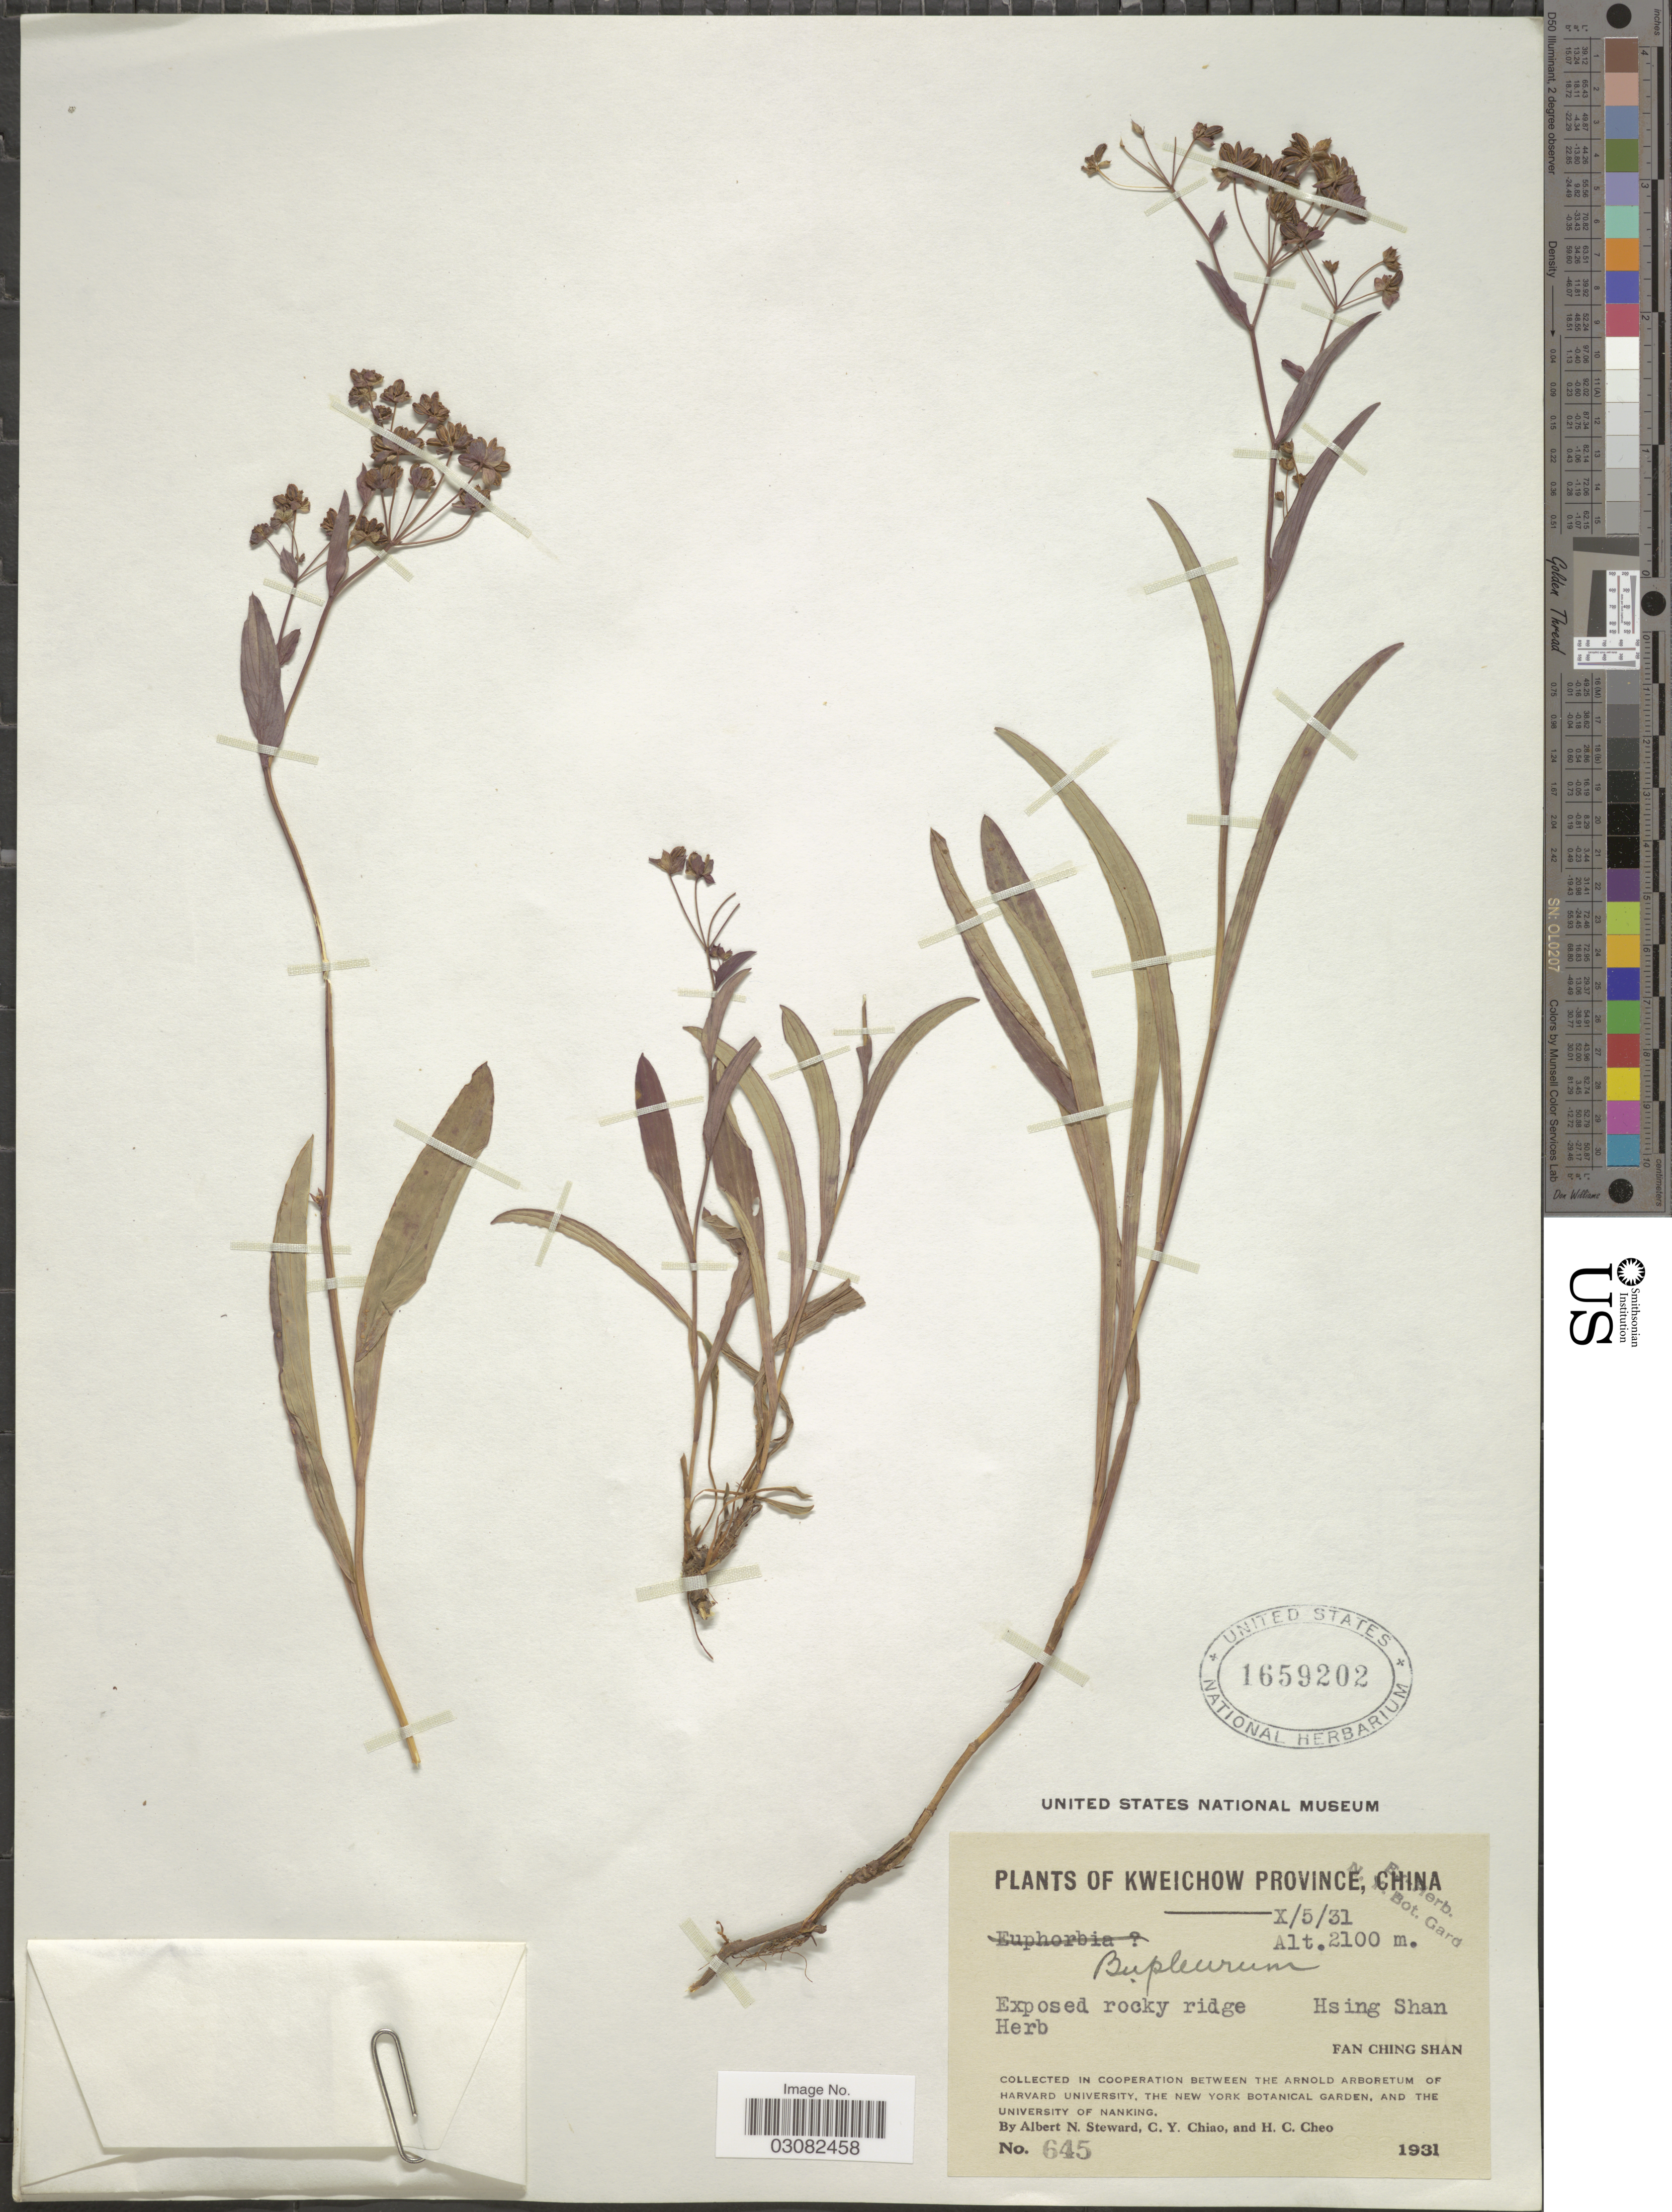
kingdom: Plantae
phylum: Tracheophyta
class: Magnoliopsida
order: Apiales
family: Apiaceae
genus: Bupleurum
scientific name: Bupleurum sp.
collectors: A. N. Steward, C. Y. Chiao & H. Cheo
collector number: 645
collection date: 1931-10-05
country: China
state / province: Guizhou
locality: Kweichow Province. Hsing Shan. Fan Ching Shan.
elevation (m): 2100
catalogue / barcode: US 1659202